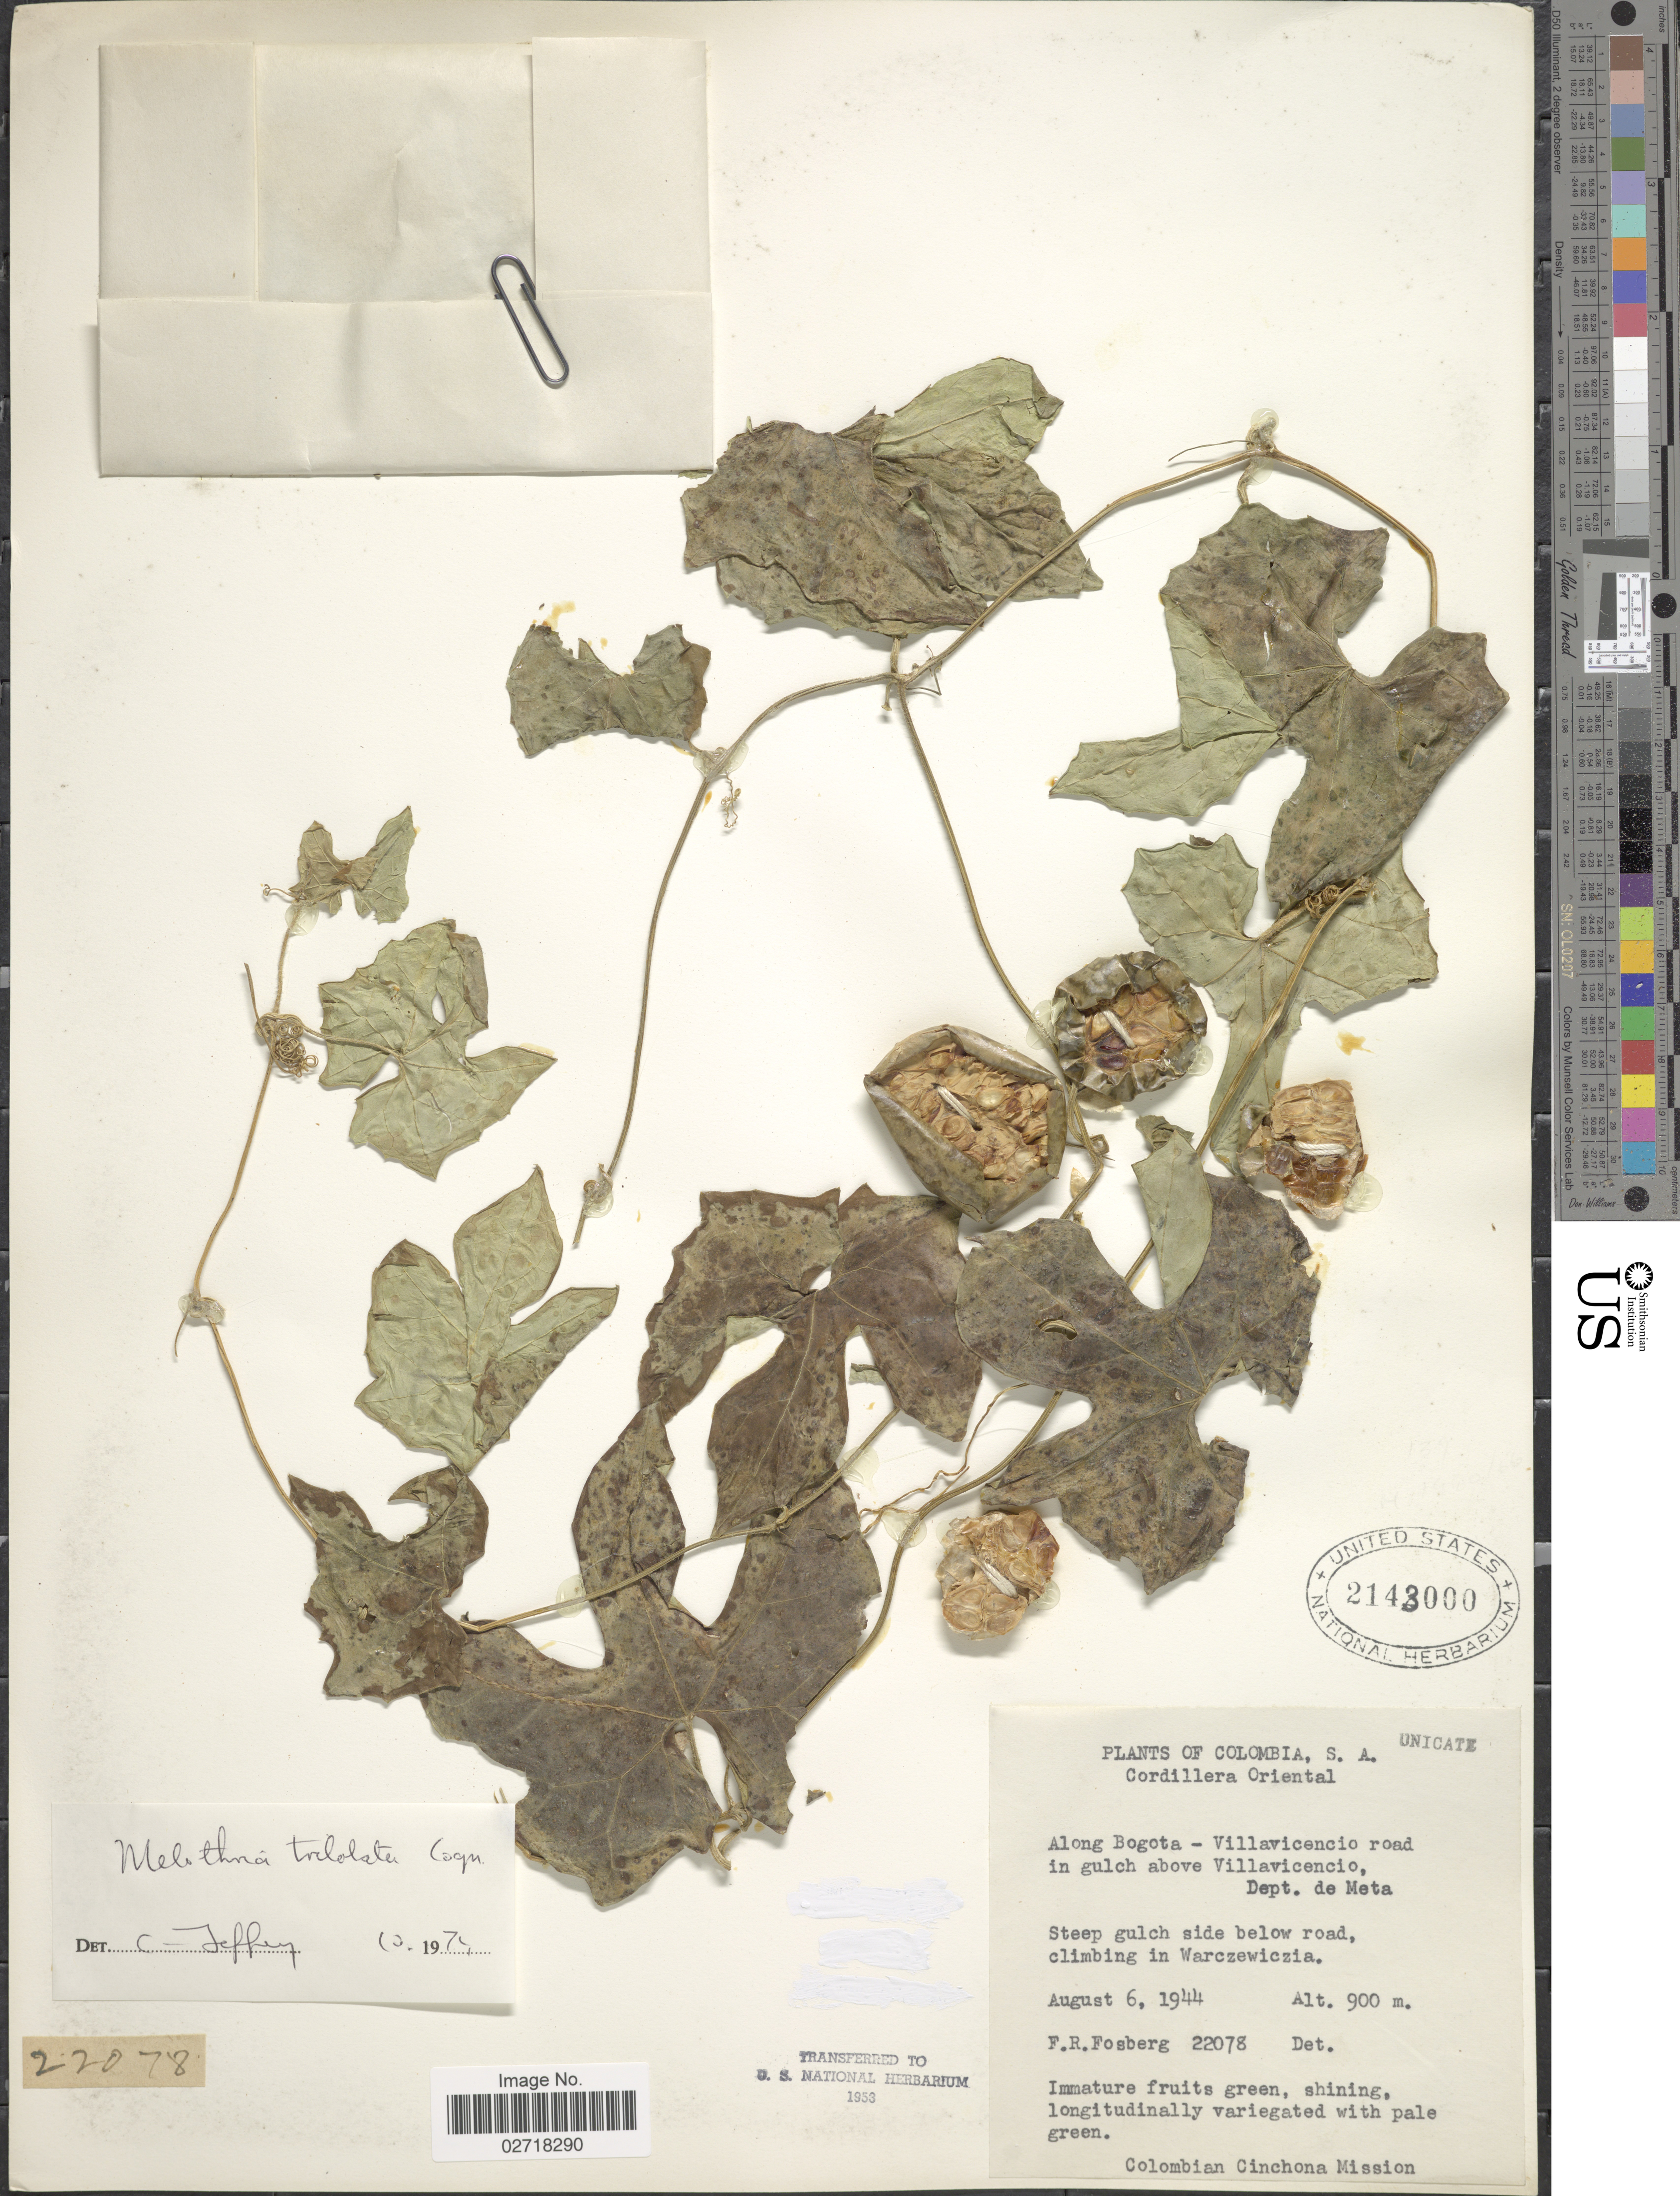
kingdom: Plantae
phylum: Tracheophyta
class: Magnoliopsida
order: Cucurbitales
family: Cucurbitaceae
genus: Melothria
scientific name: Melothria trilobata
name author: Cogn.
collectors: F. R. Fosberg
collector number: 22078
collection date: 1944-08-06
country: Colombia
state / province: Meta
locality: S. A. Cordillera Oriental. Along Bogota - Vilavicencio road in gulch above Villavicencio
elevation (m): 900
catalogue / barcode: US 2143000